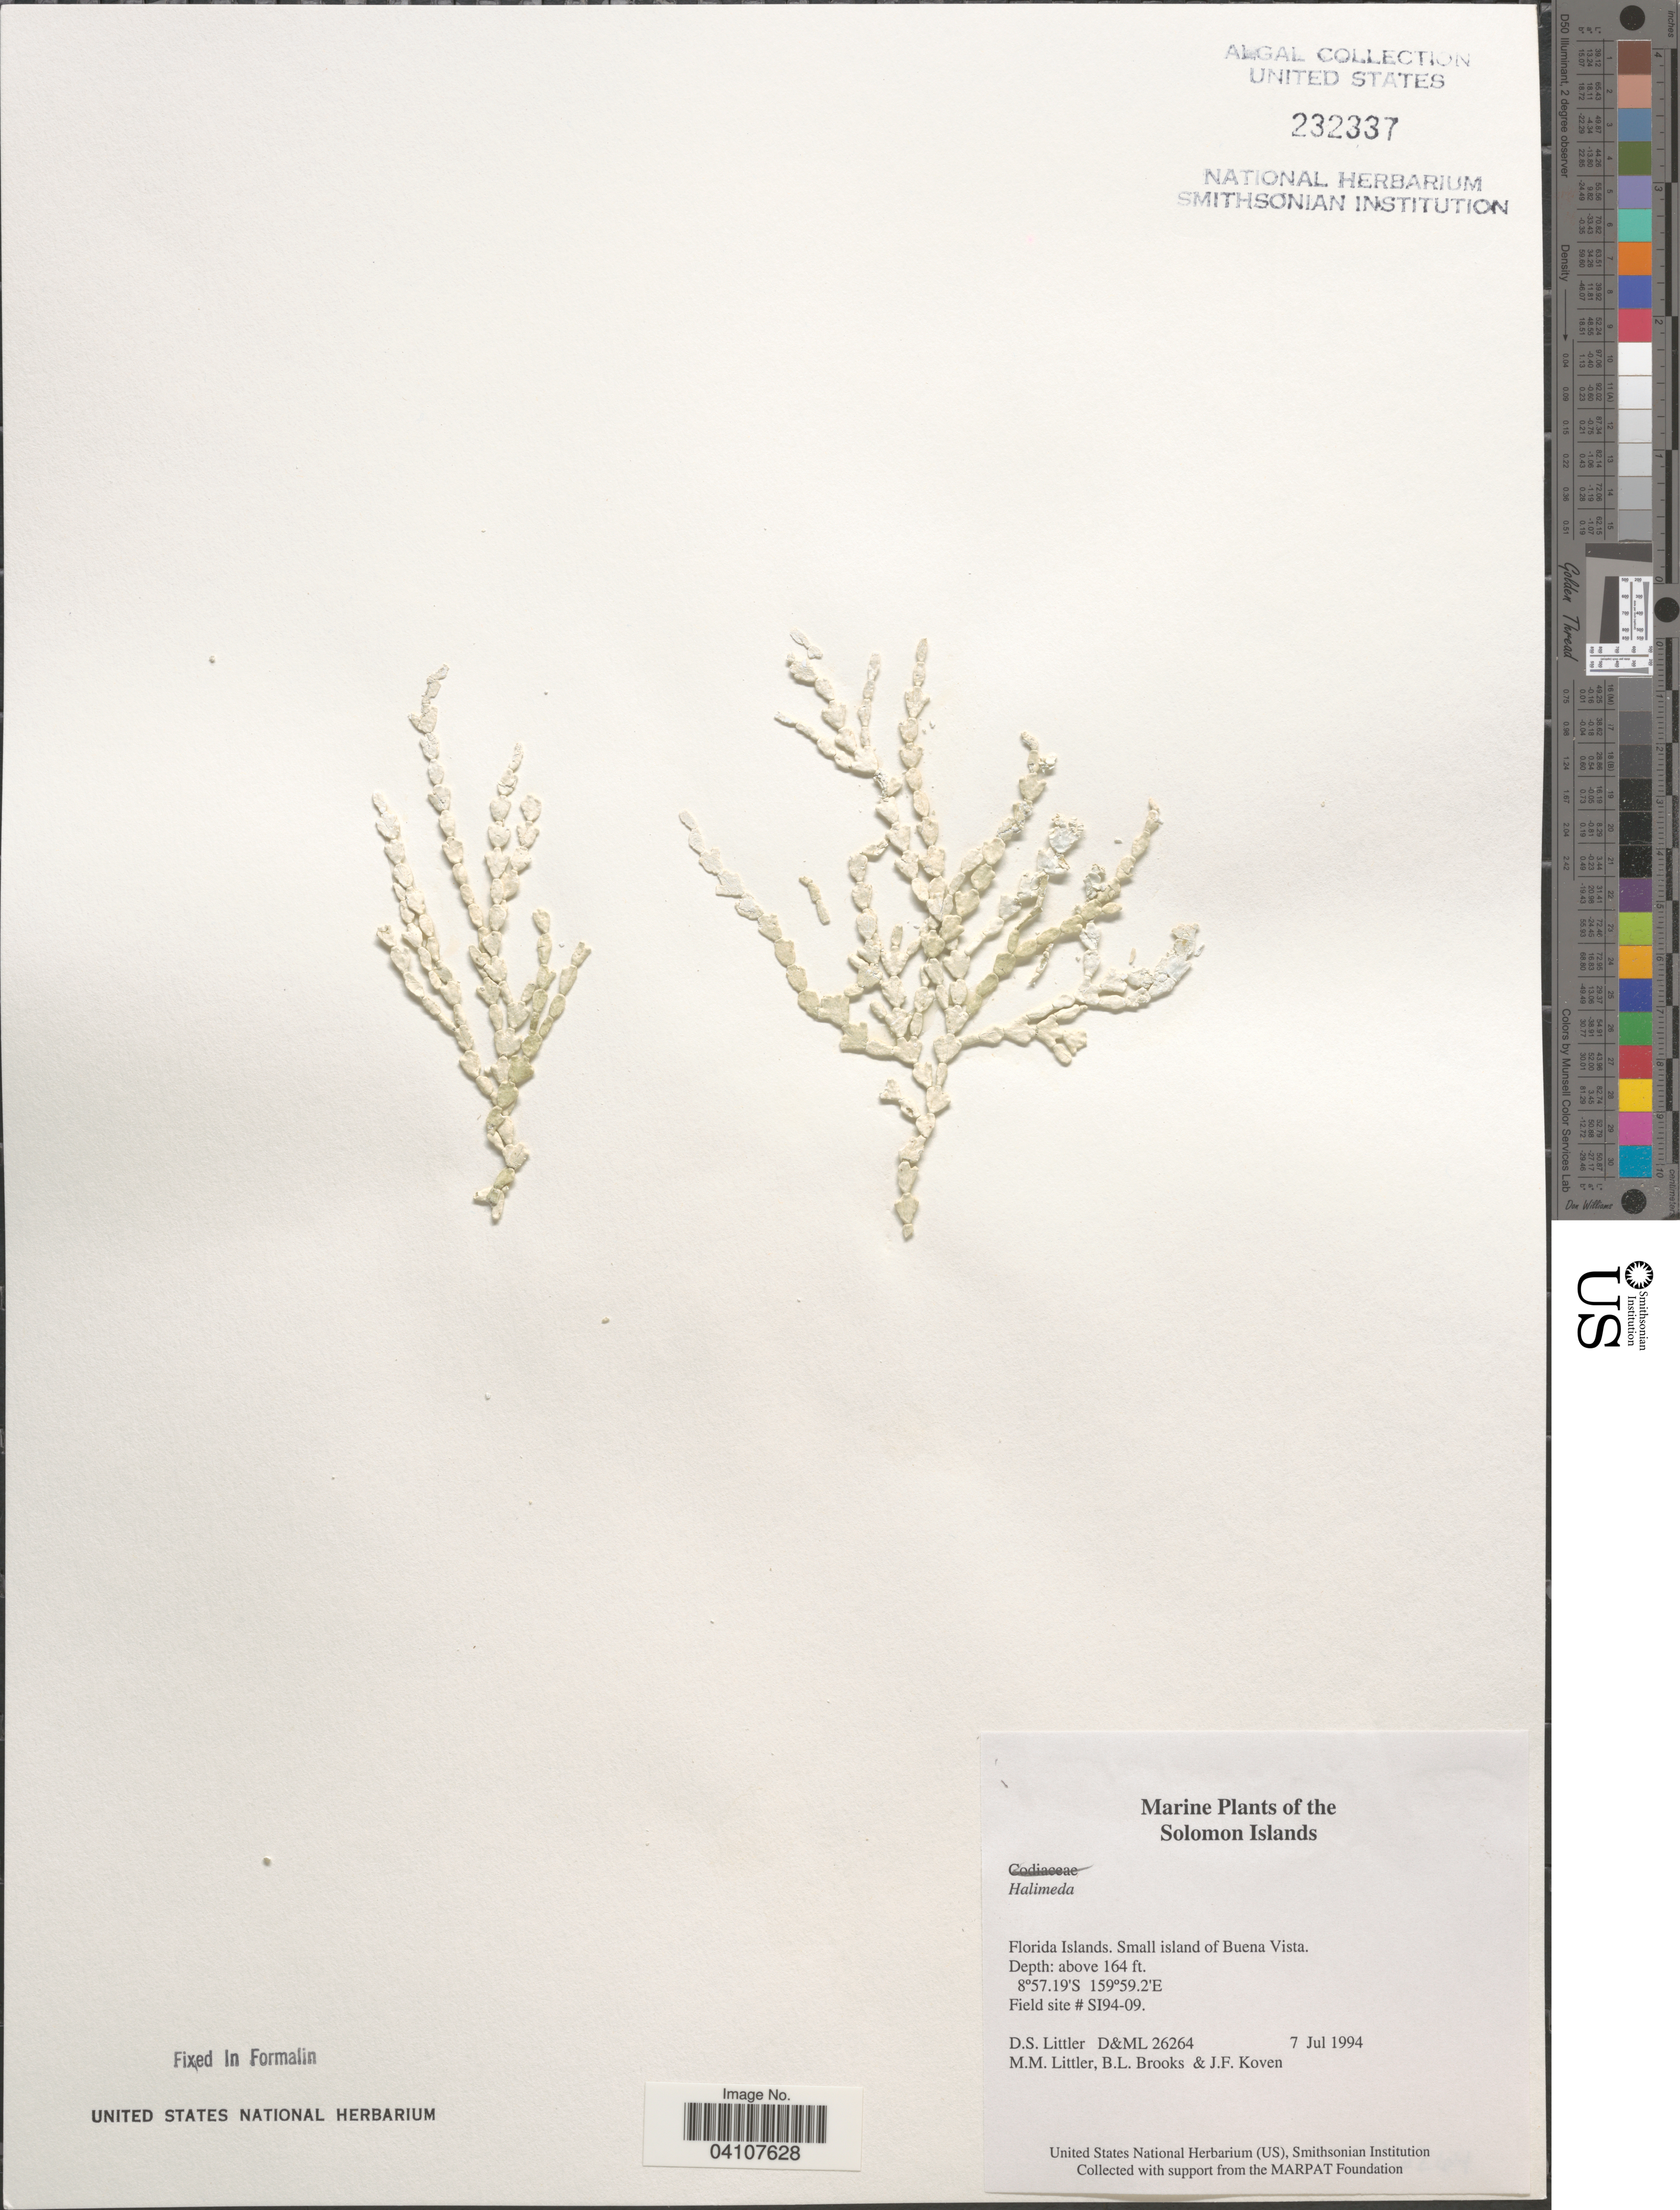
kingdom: Plantae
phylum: Chlorophyta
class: Ulvophyceae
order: Bryopsidales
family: Halimedaceae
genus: Halimeda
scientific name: Halimeda sp.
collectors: D. S. Littler, B. Brooks & J. Koven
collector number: D&ML26264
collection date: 1994-07-07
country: Solomon Islands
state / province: Solomon Islands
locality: Florida Islands. Small island of Buena Vista. Field site # SI94-09.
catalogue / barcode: US 232337